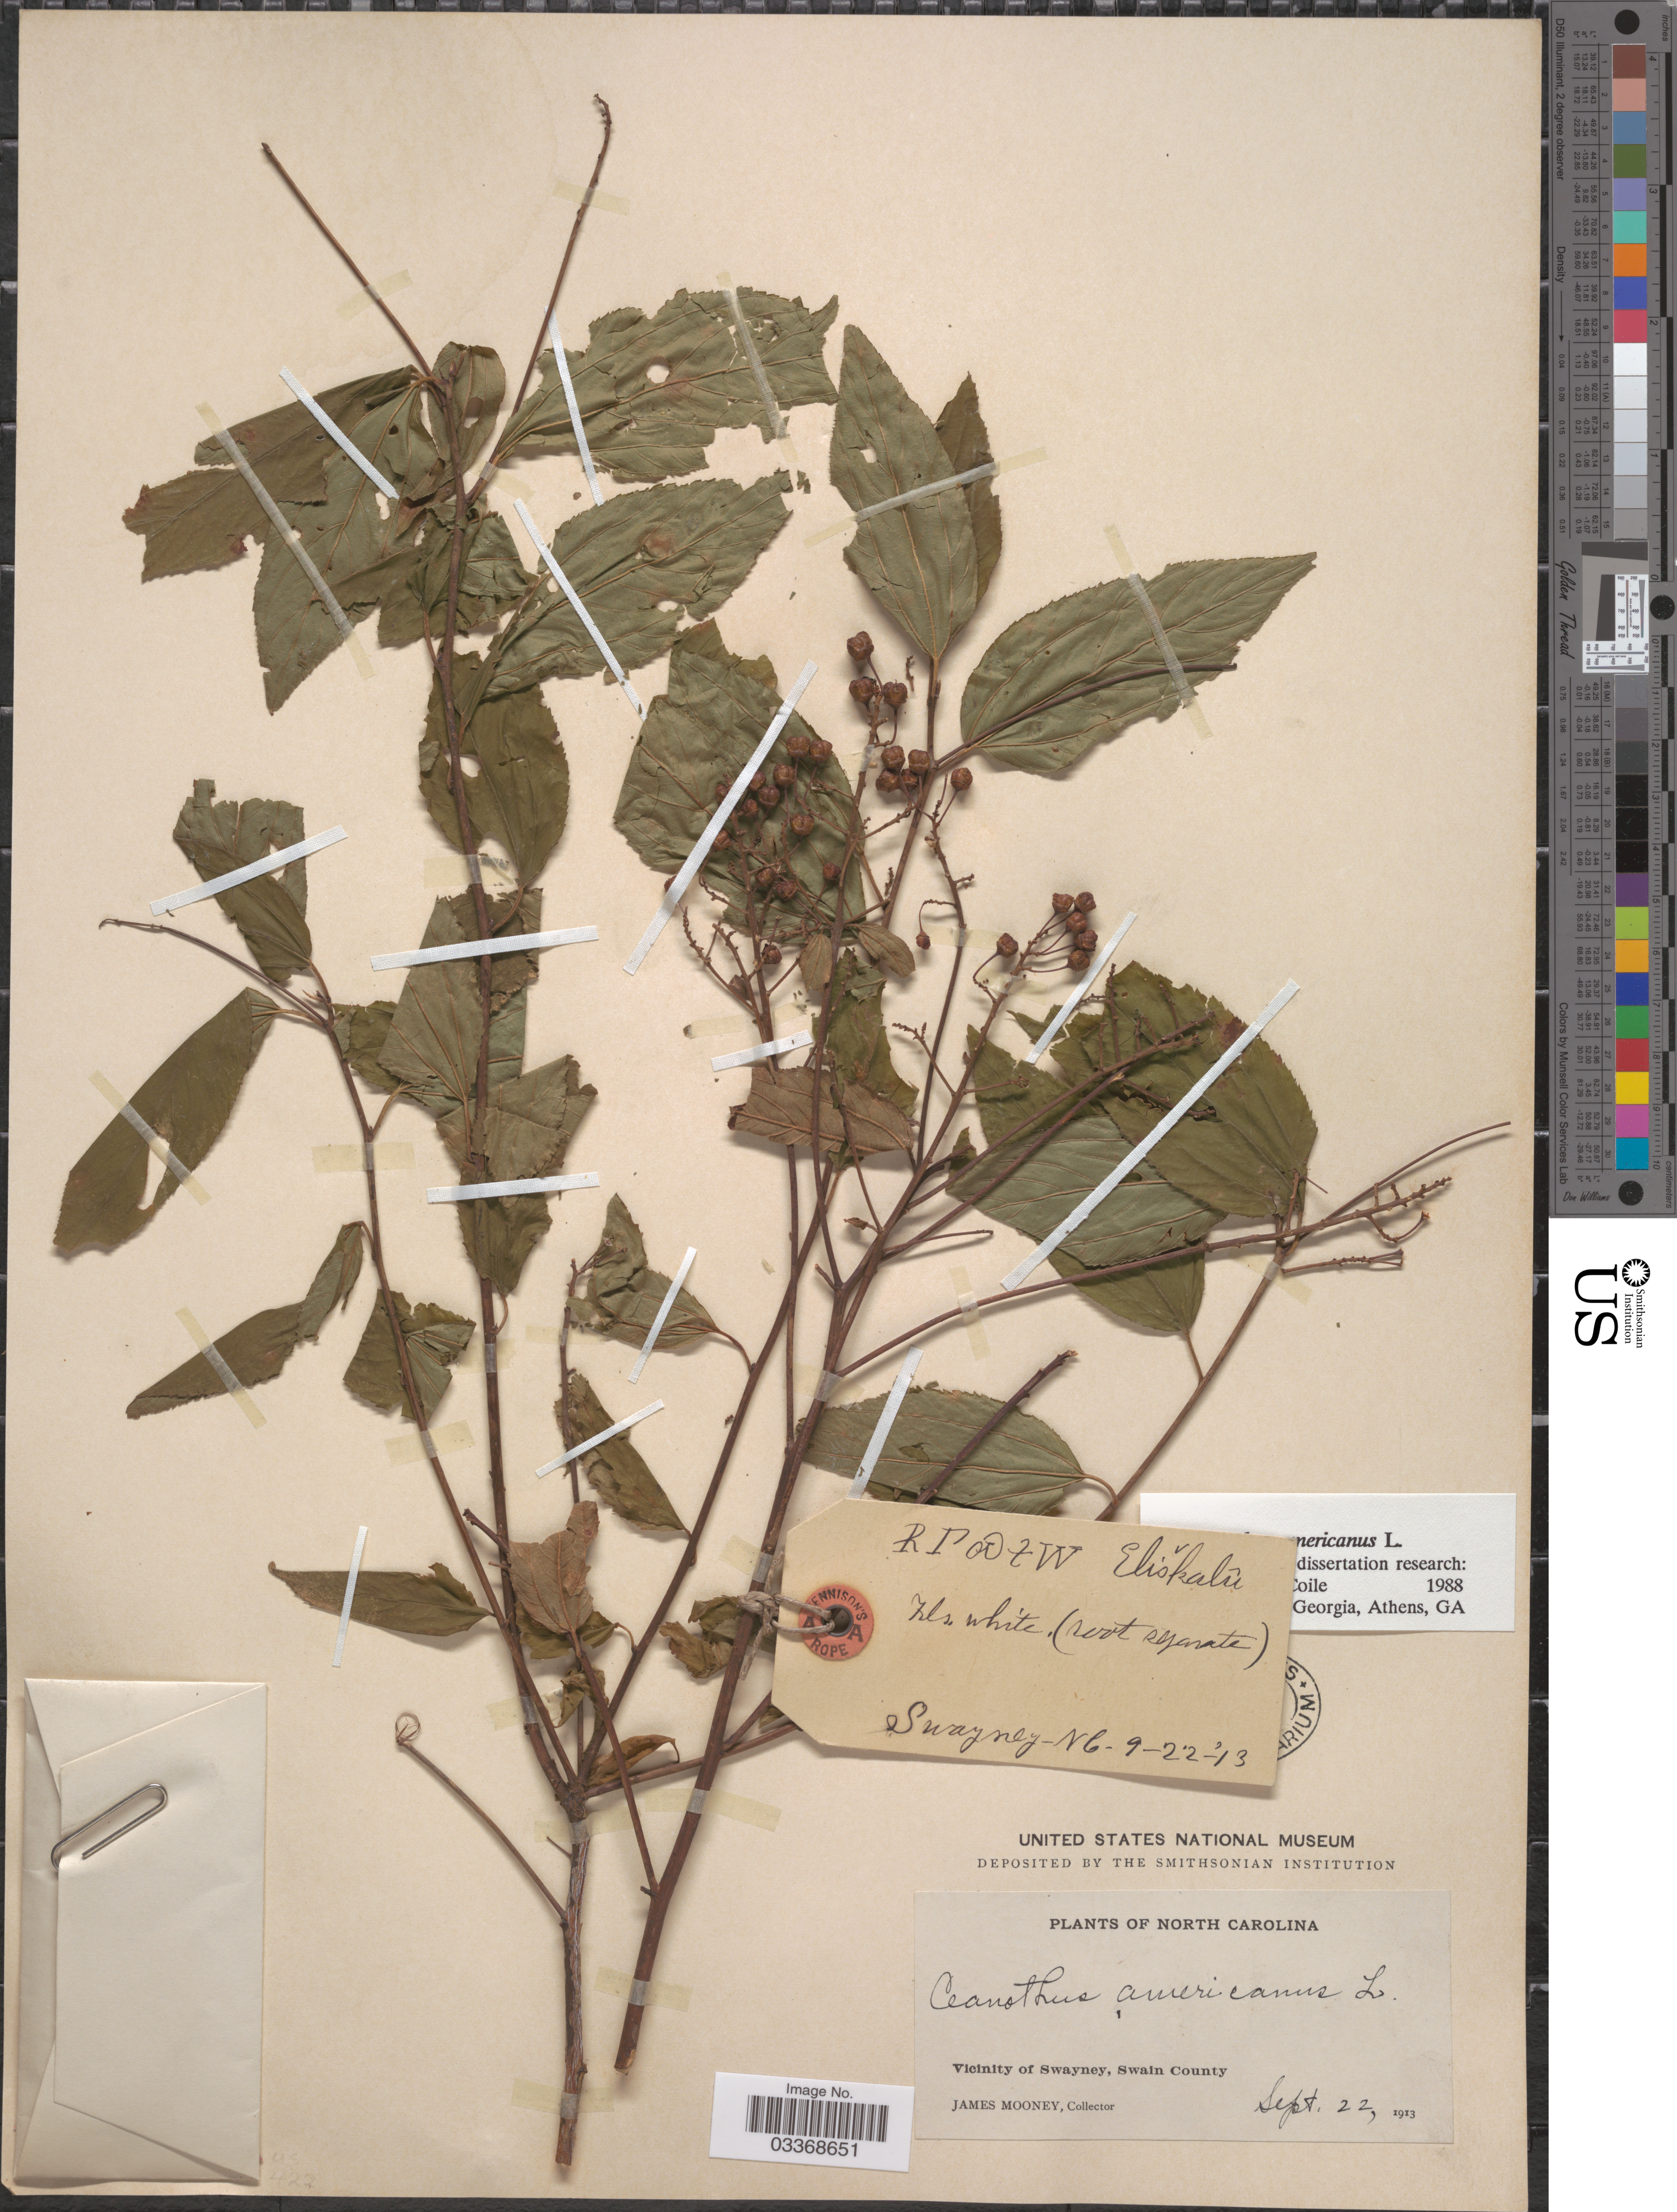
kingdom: Plantae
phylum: Tracheophyta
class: Magnoliopsida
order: Rosales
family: Rhamnaceae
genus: Ceanothus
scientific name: Ceanothus americanus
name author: L.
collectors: J. Mooney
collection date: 1913-09-22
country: United States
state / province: North Carolina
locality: Vicinity of Swayney, Swain County.